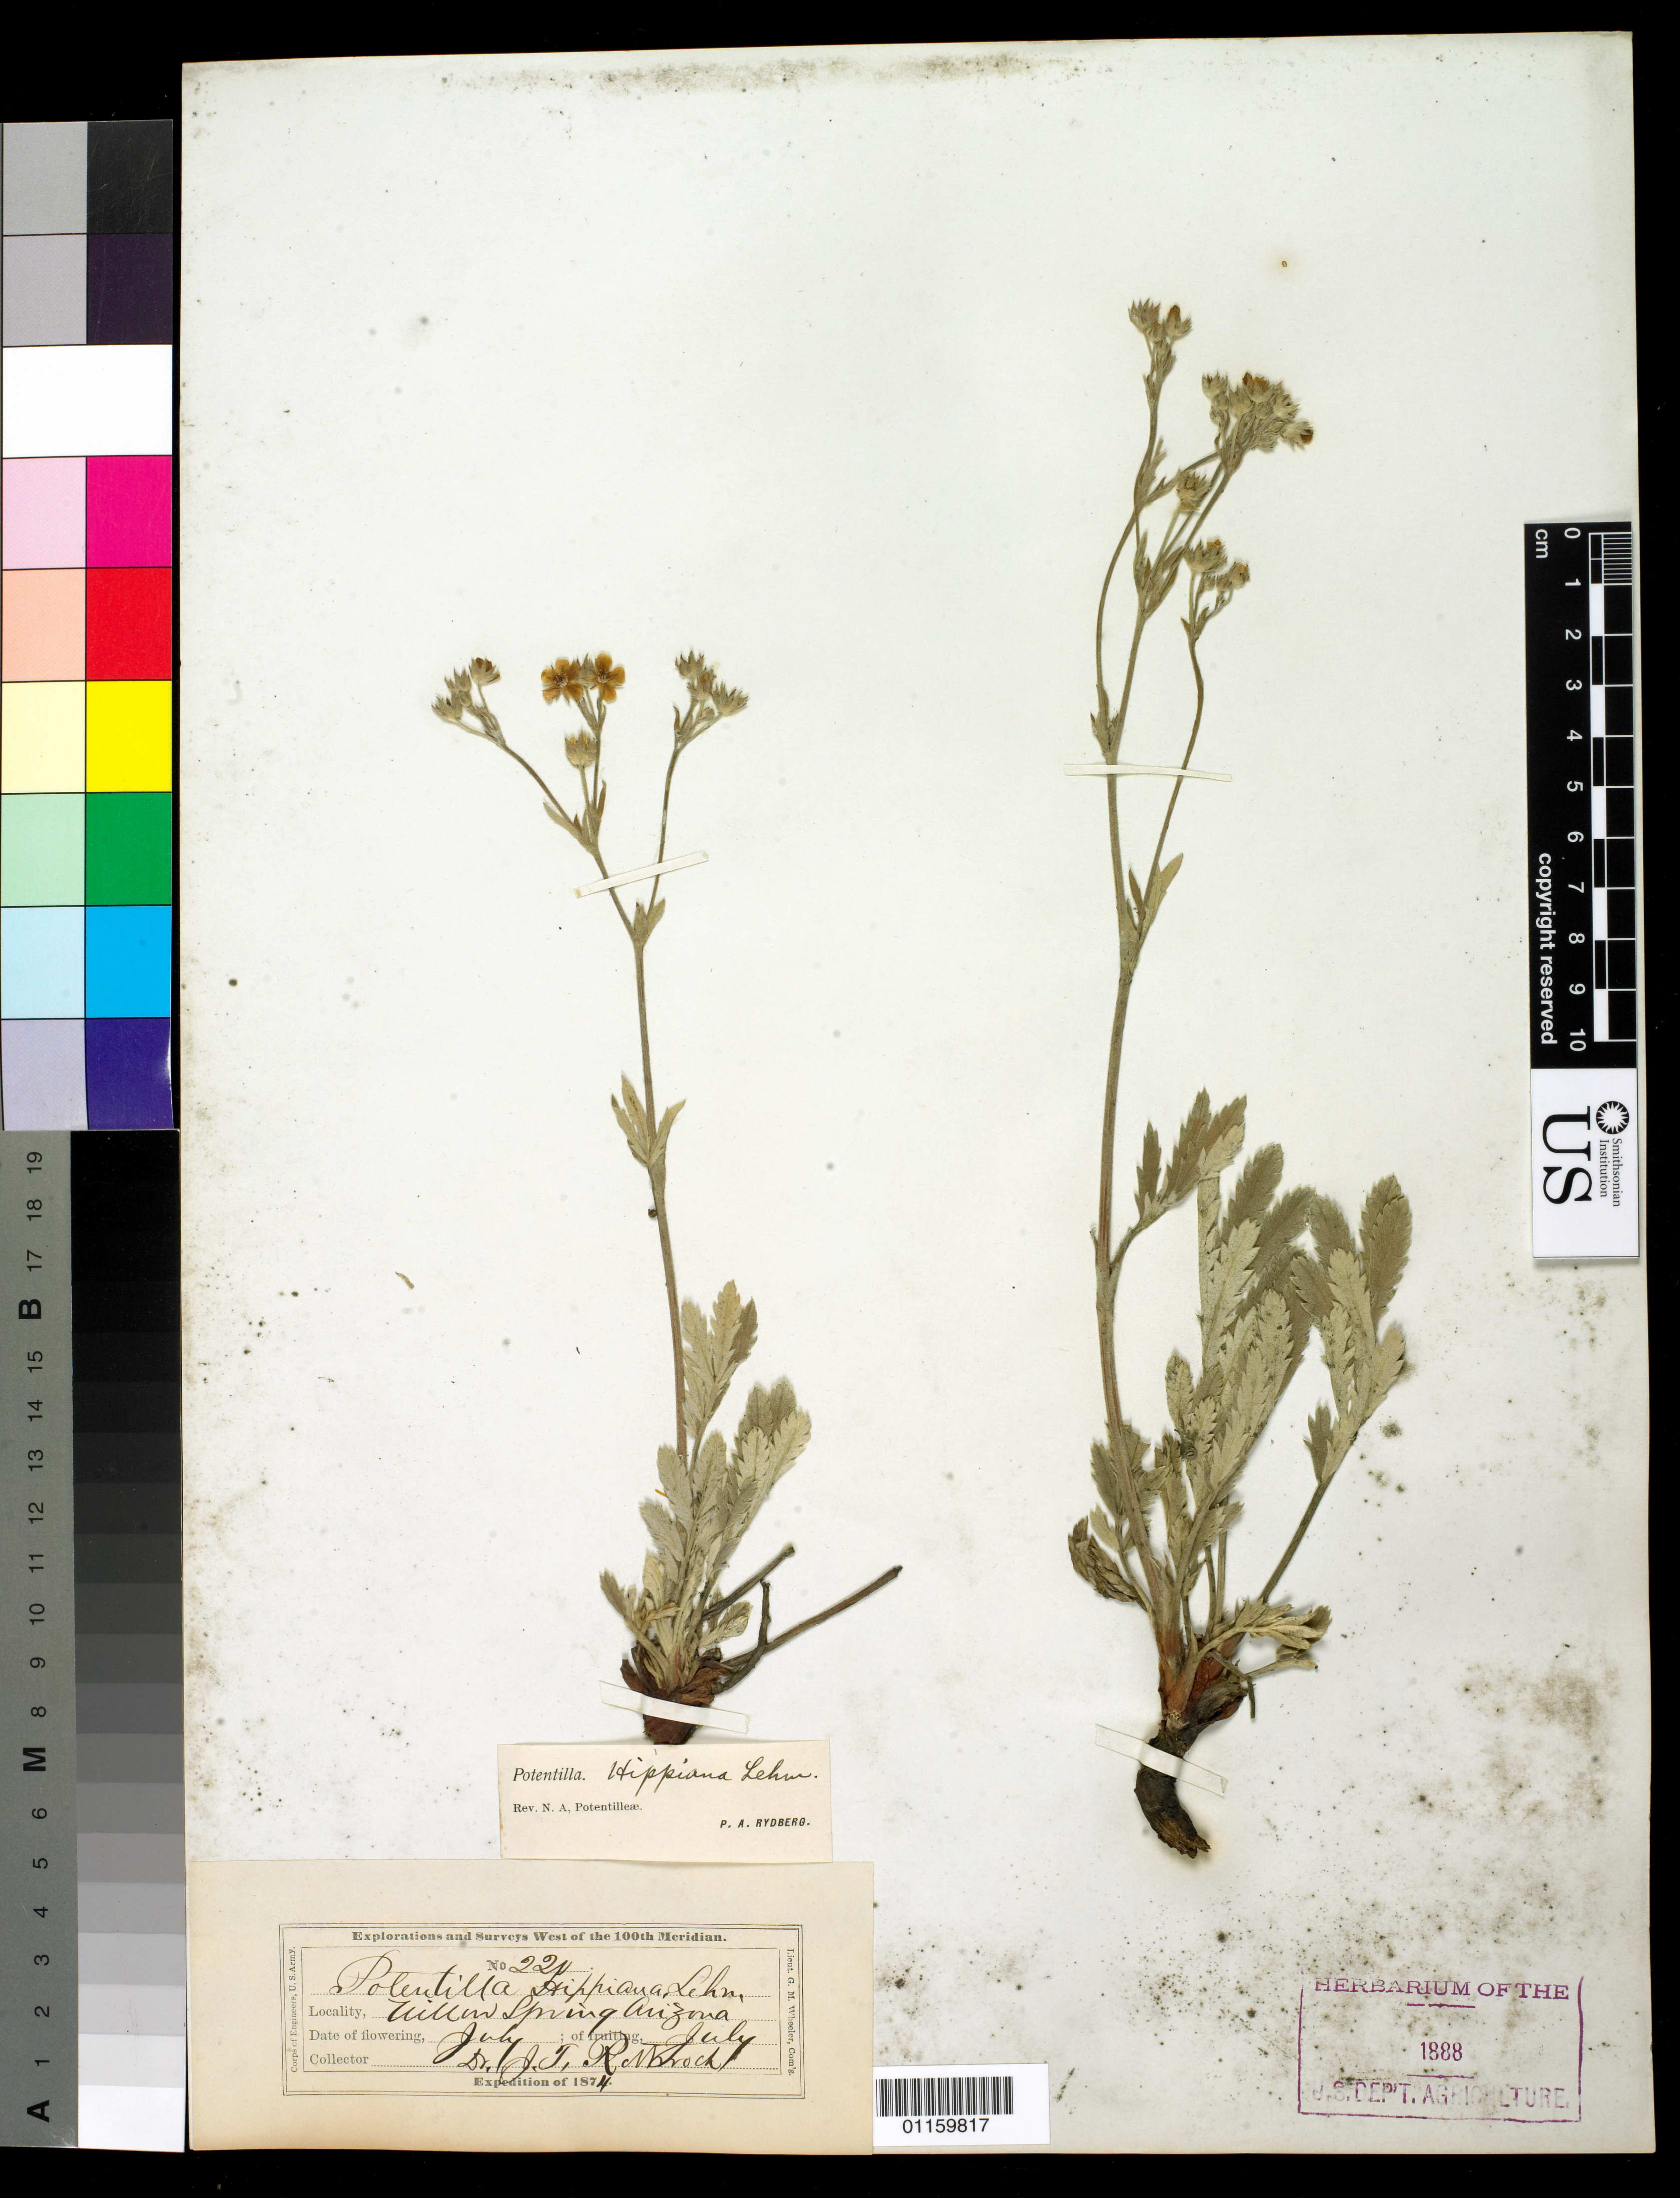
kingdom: Plantae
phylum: Tracheophyta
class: Magnoliopsida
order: Rosales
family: Rosaceae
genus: Potentilla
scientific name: Potentilla hippiana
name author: Lehm.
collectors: J. T. Rothrock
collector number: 22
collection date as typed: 1874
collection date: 1874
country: United States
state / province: Arizona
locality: Willow Spring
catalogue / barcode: US 1